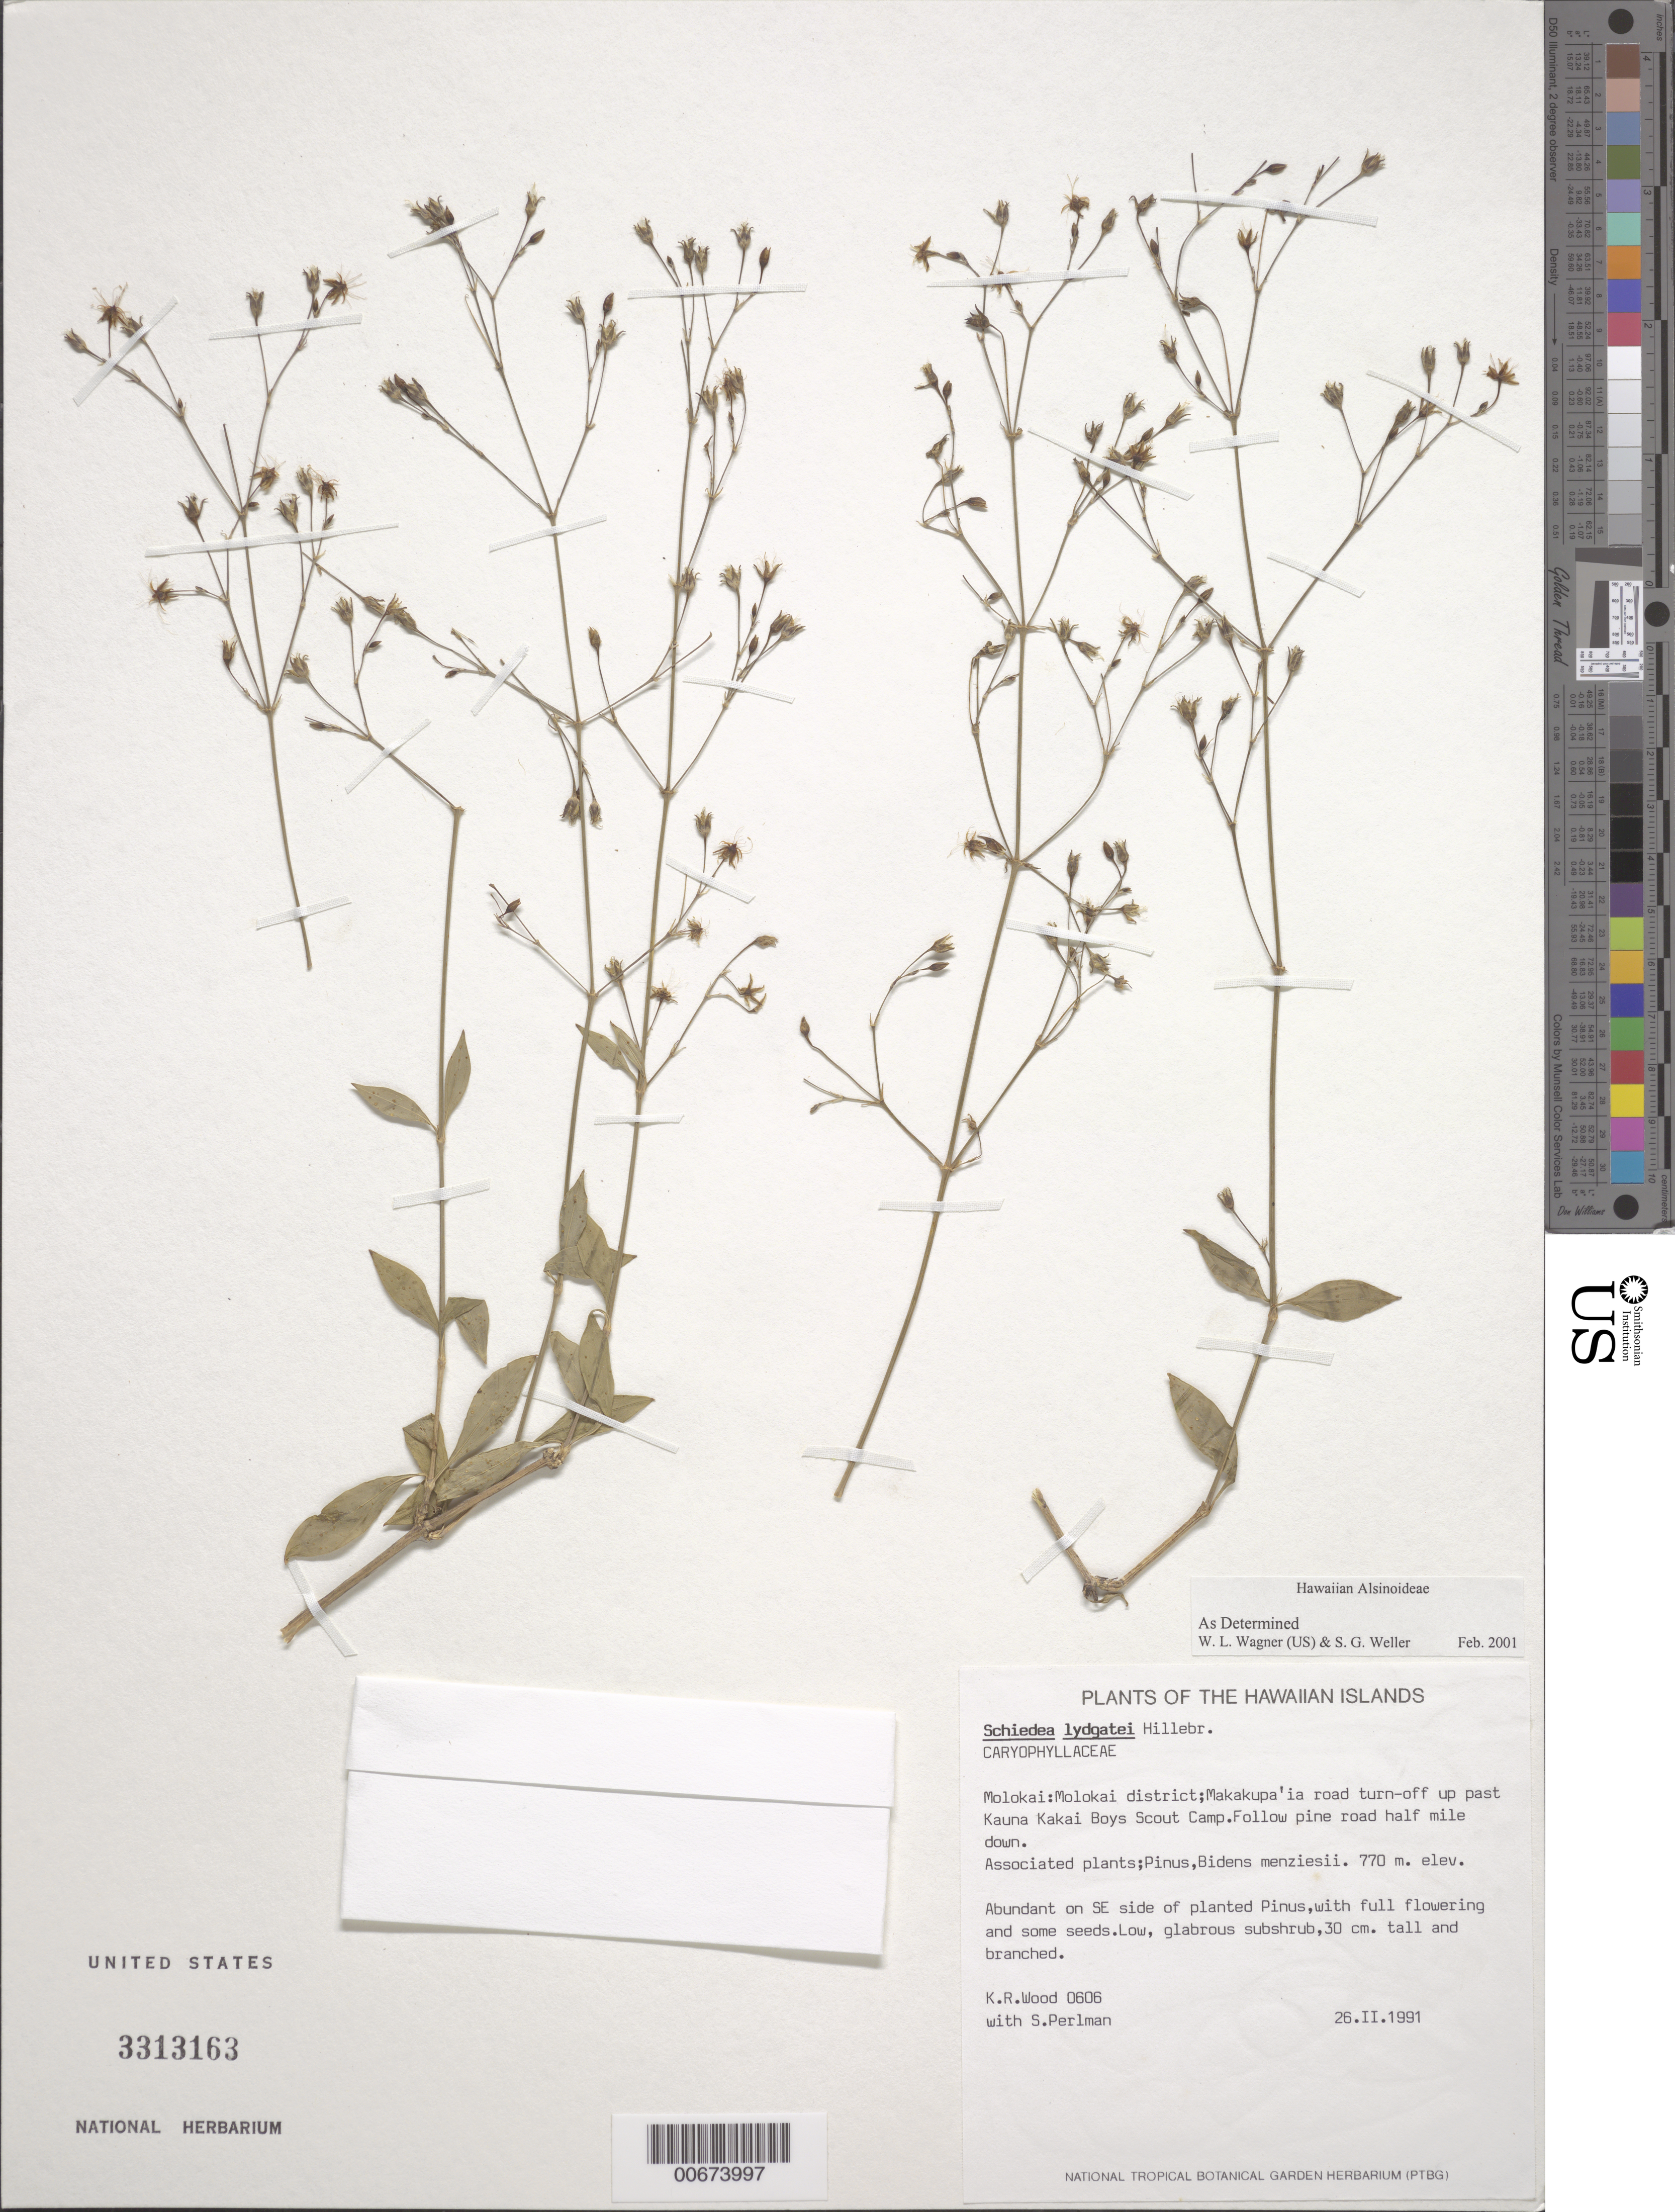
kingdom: Plantae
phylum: Tracheophyta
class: Magnoliopsida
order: Caryophyllales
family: Caryophyllaceae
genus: Schiedea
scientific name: Schiedea lydgatei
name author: Hillebr.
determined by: Wagner, W. L.; Weller, Stephen G.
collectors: K. R. Wood & S. P. Perlman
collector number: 0606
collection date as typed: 26 Feb 1991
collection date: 1991-02-26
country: United States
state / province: Hawaii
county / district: Maui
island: Moloka'i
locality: Makakupa'ia road turn-off up past Kaunakakai Boy Scout Camp, follow pine road half mi down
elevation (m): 770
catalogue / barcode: US 3313163